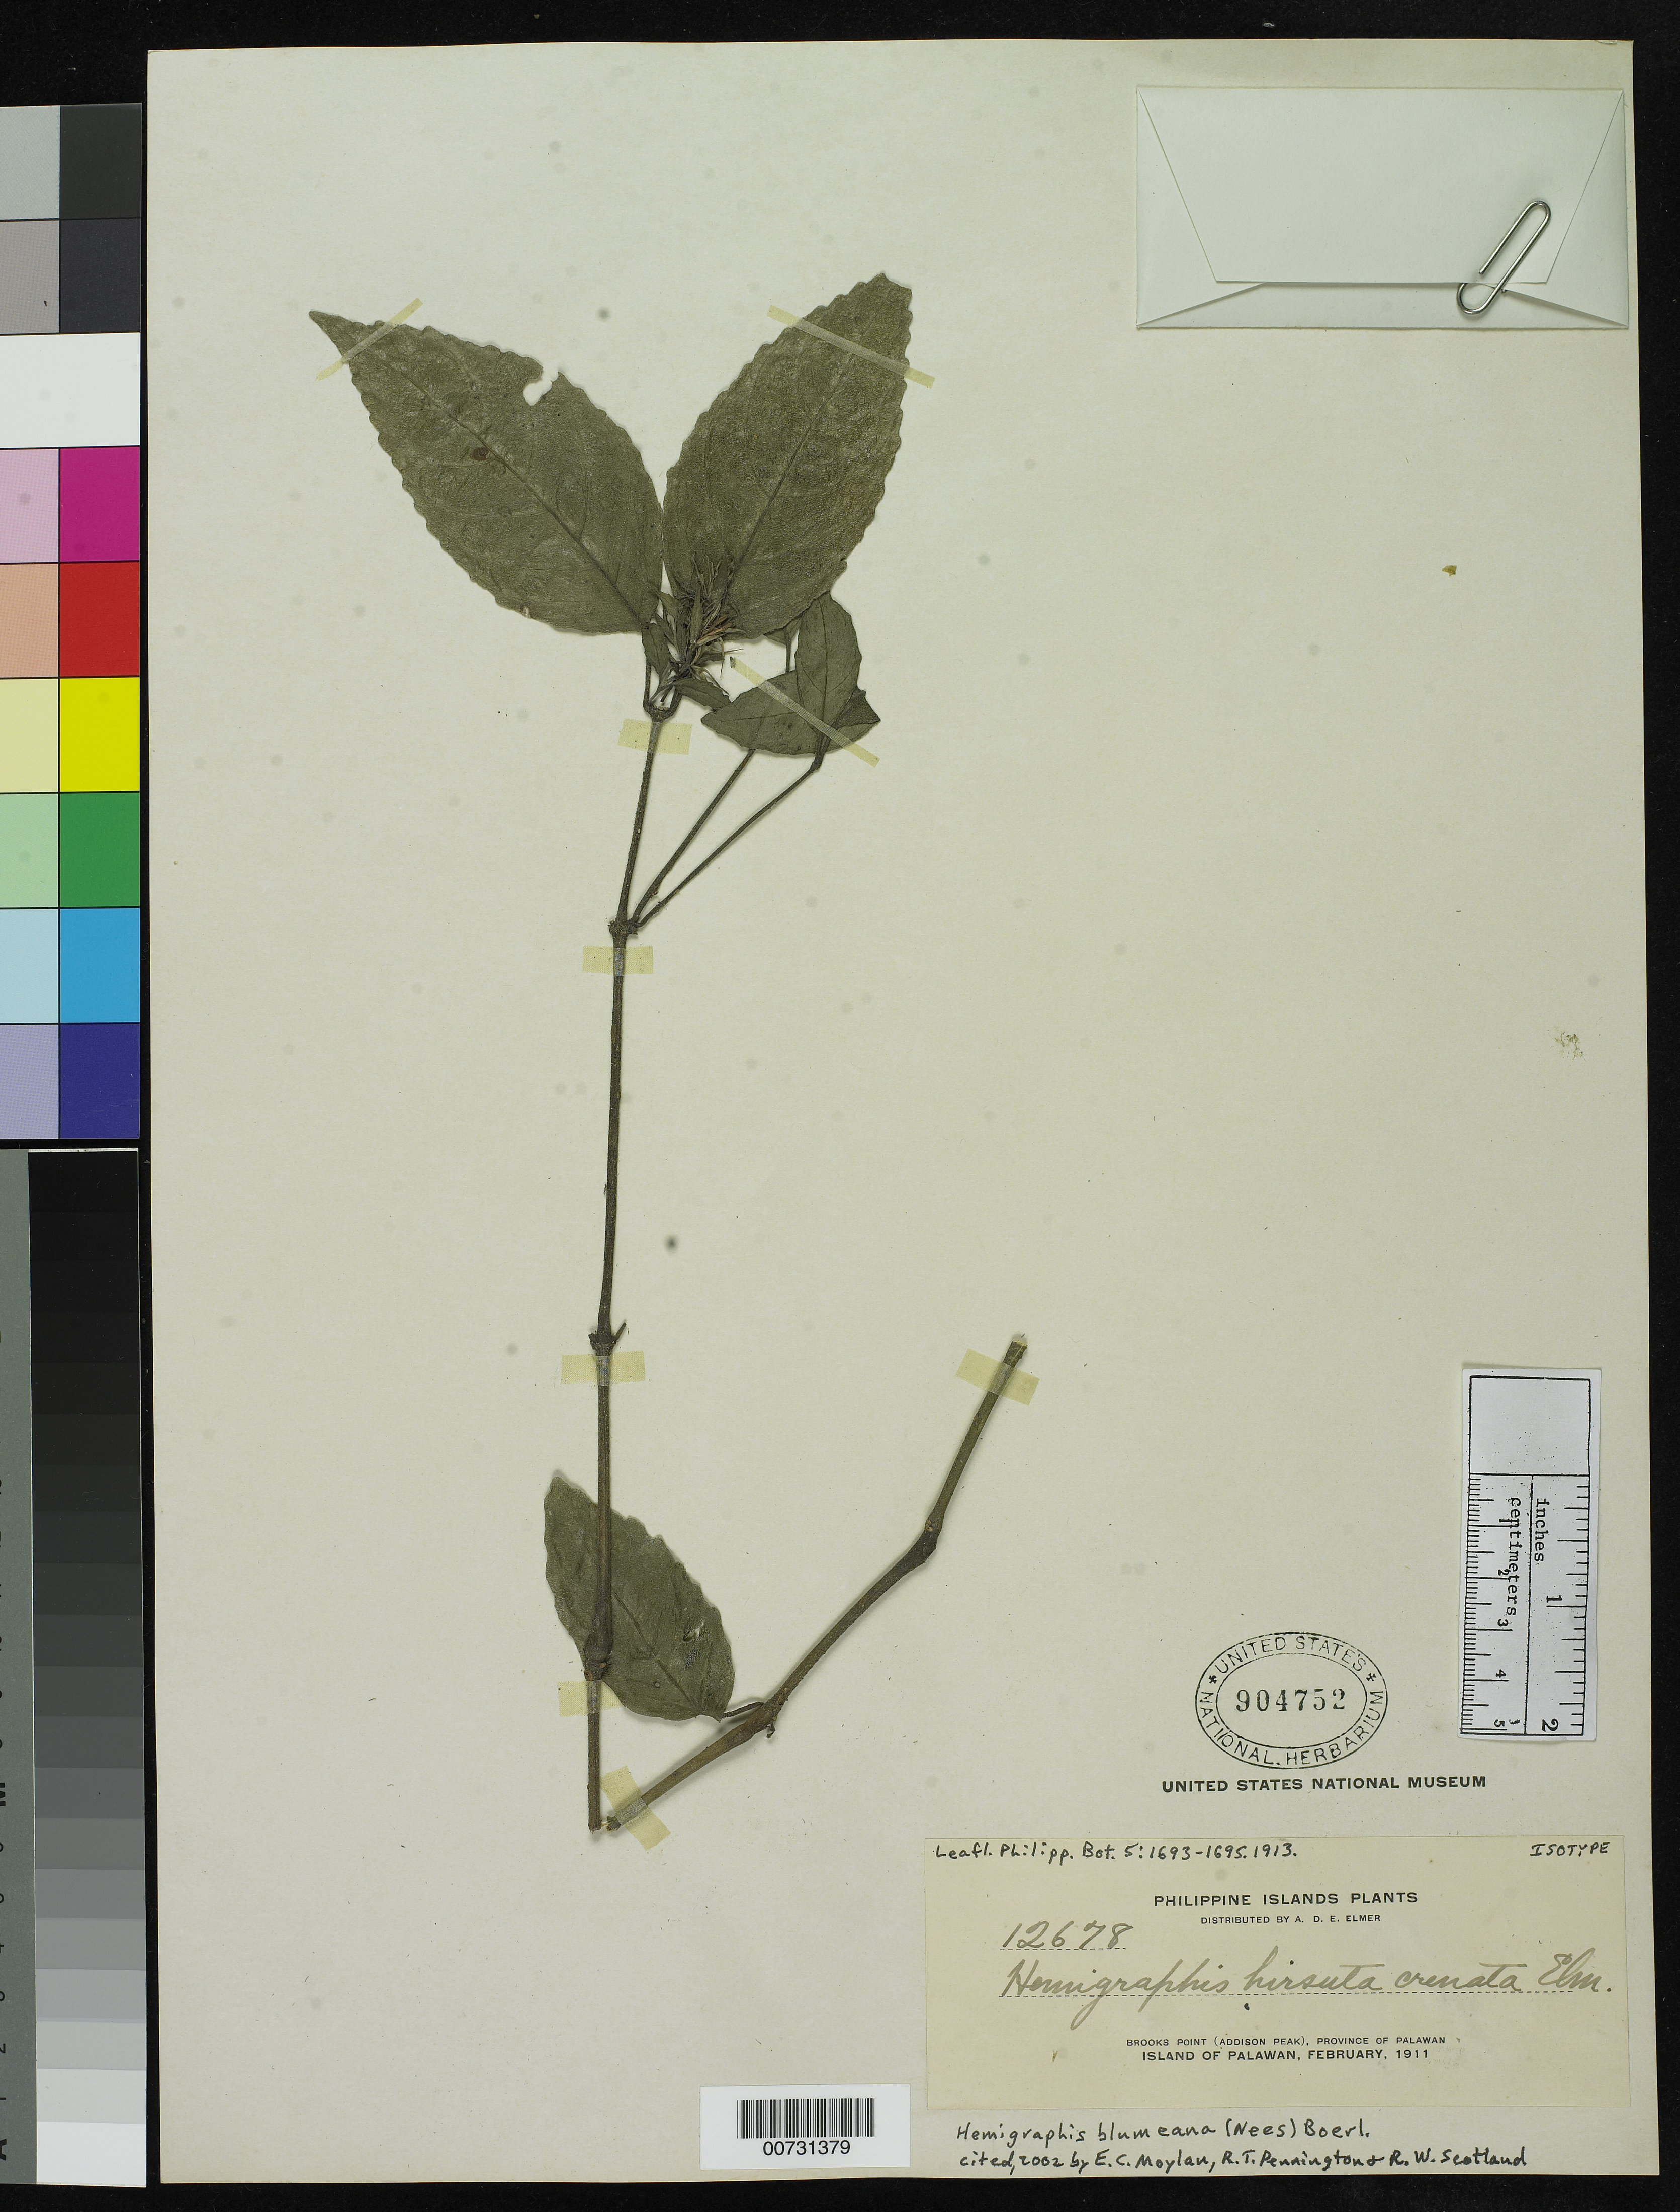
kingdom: Plantae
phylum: Tracheophyta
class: Magnoliopsida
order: Lamiales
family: Acanthaceae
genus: Hemigraphis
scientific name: Hemigraphis hirsuta var. crenata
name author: Elmer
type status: Isotype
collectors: A. D. E. Elmer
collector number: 12678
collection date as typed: Feb 1911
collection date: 1911-02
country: Philippines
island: Palawan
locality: Brooks Point (Addison Peak), province of Palawan, island of Palawan.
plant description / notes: Cited 2002 by E.C. Moylan, R.T. Pennington & R.W. Scotland.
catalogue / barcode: US 904752